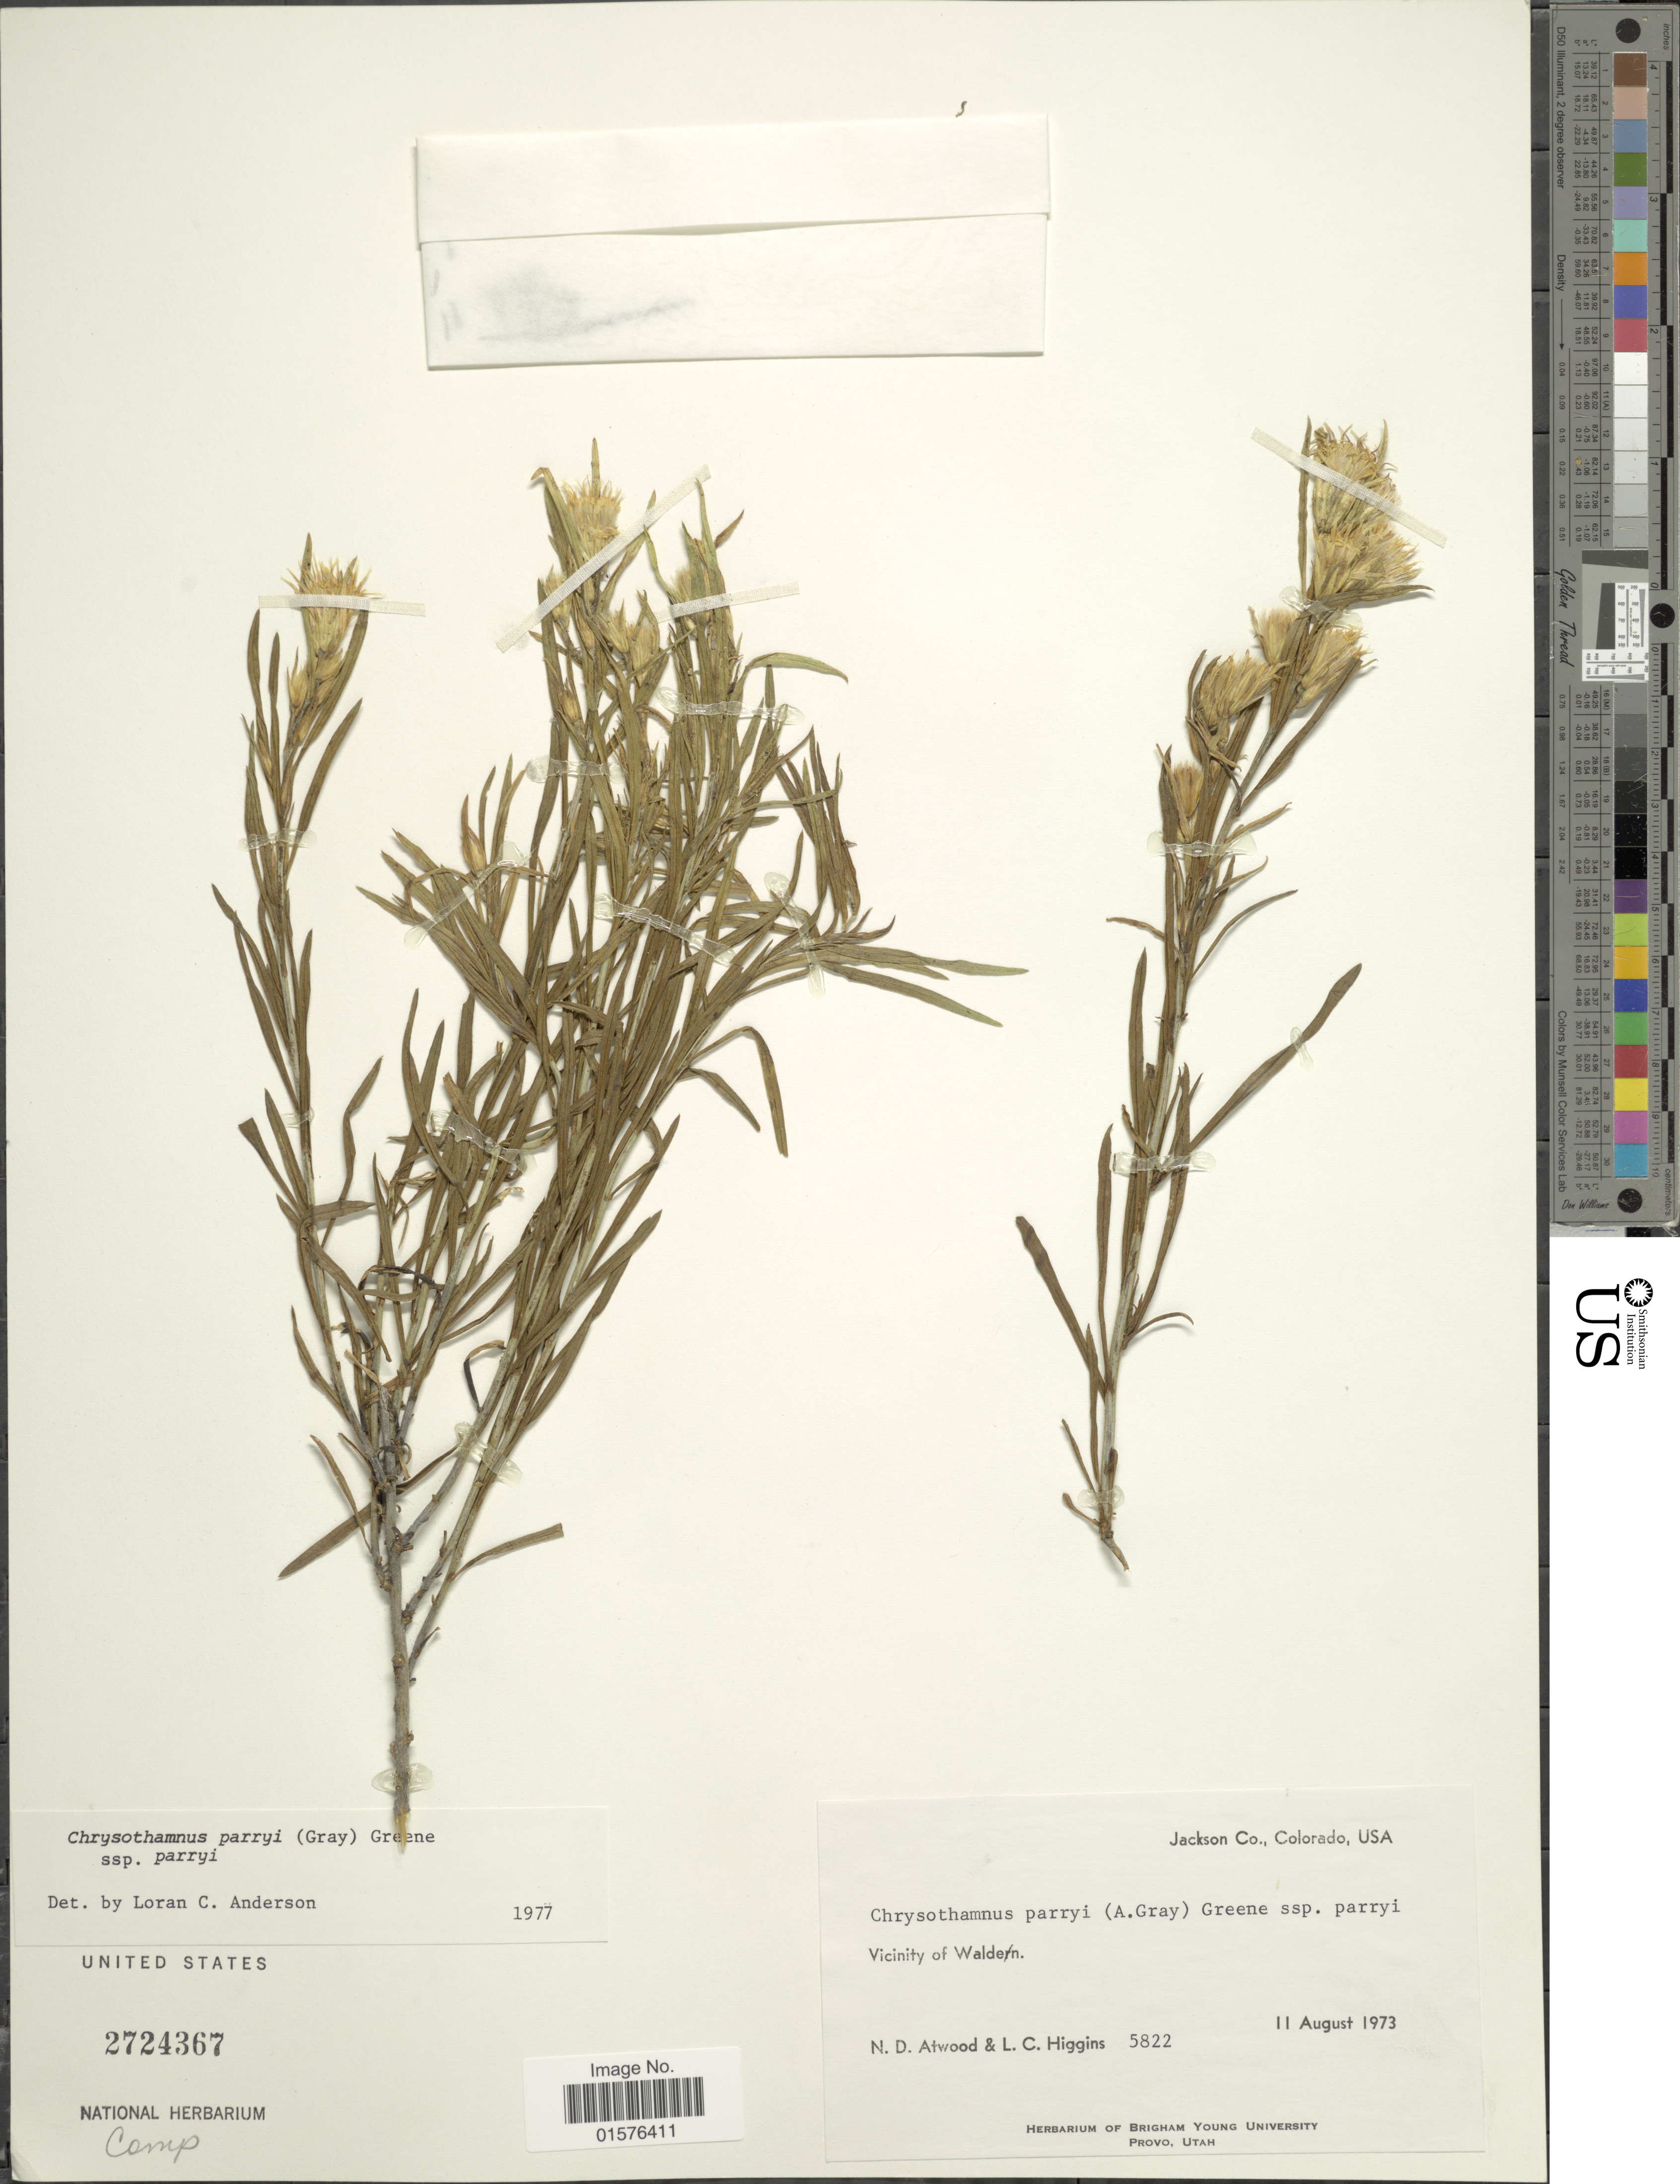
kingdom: Plantae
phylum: Tracheophyta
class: Magnoliopsida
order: Asterales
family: Asteraceae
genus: Ericameria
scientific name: Ericameria parryi var. parryi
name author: (A. Gray) G.L. Nesom & G.I. Baird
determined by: Urbatsch, Lowell E., Curator (LSU), Louisiana State University (UNITED STATES)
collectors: N. Atwood & L. Higgins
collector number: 5822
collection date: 1973-08-11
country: United States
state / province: Colorado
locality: Jackson Co., Vicinity of Walden.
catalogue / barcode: US 2724367